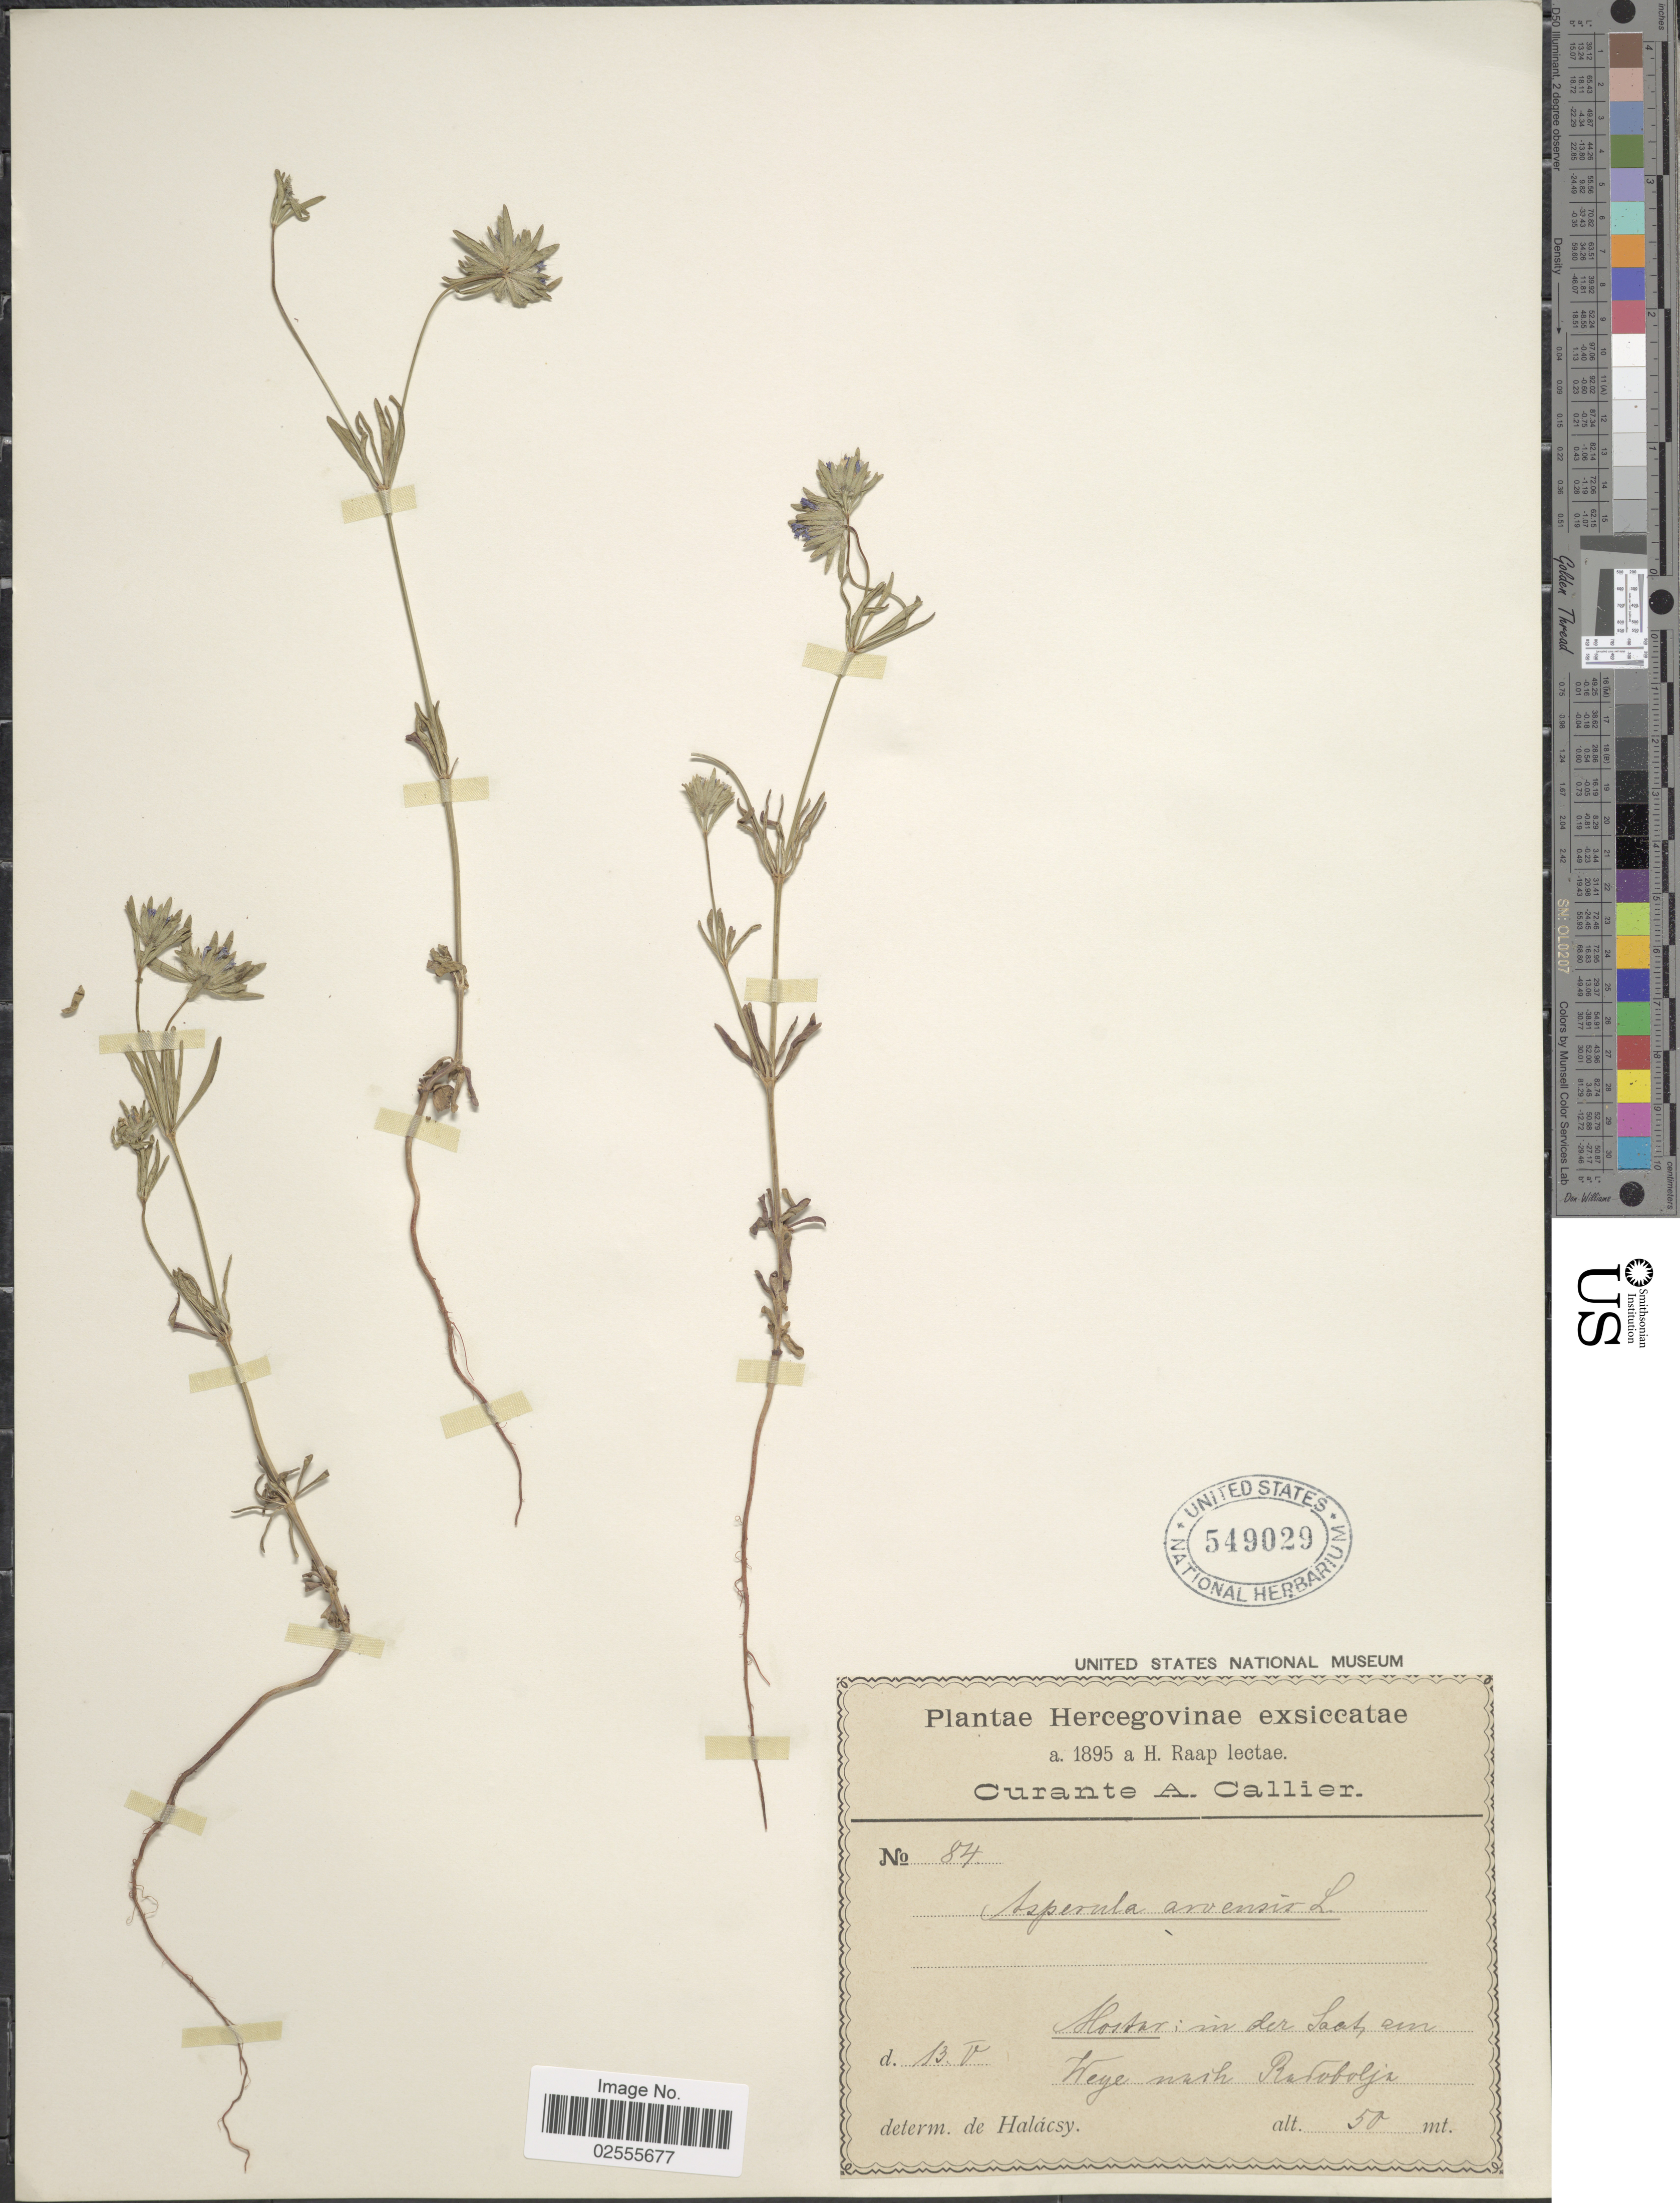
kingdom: Plantae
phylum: Tracheophyta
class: Magnoliopsida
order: Gentianales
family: Rubiaceae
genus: Asperula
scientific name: Asperula arvensis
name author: L.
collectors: H. Raap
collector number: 84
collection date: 1895-05-13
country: Bosnia and Herzegovina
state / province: Federation of B&H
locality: Hercegovinae, Hostar: in der Saat, am Wege nash Radobolje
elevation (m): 50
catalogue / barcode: US 5490929